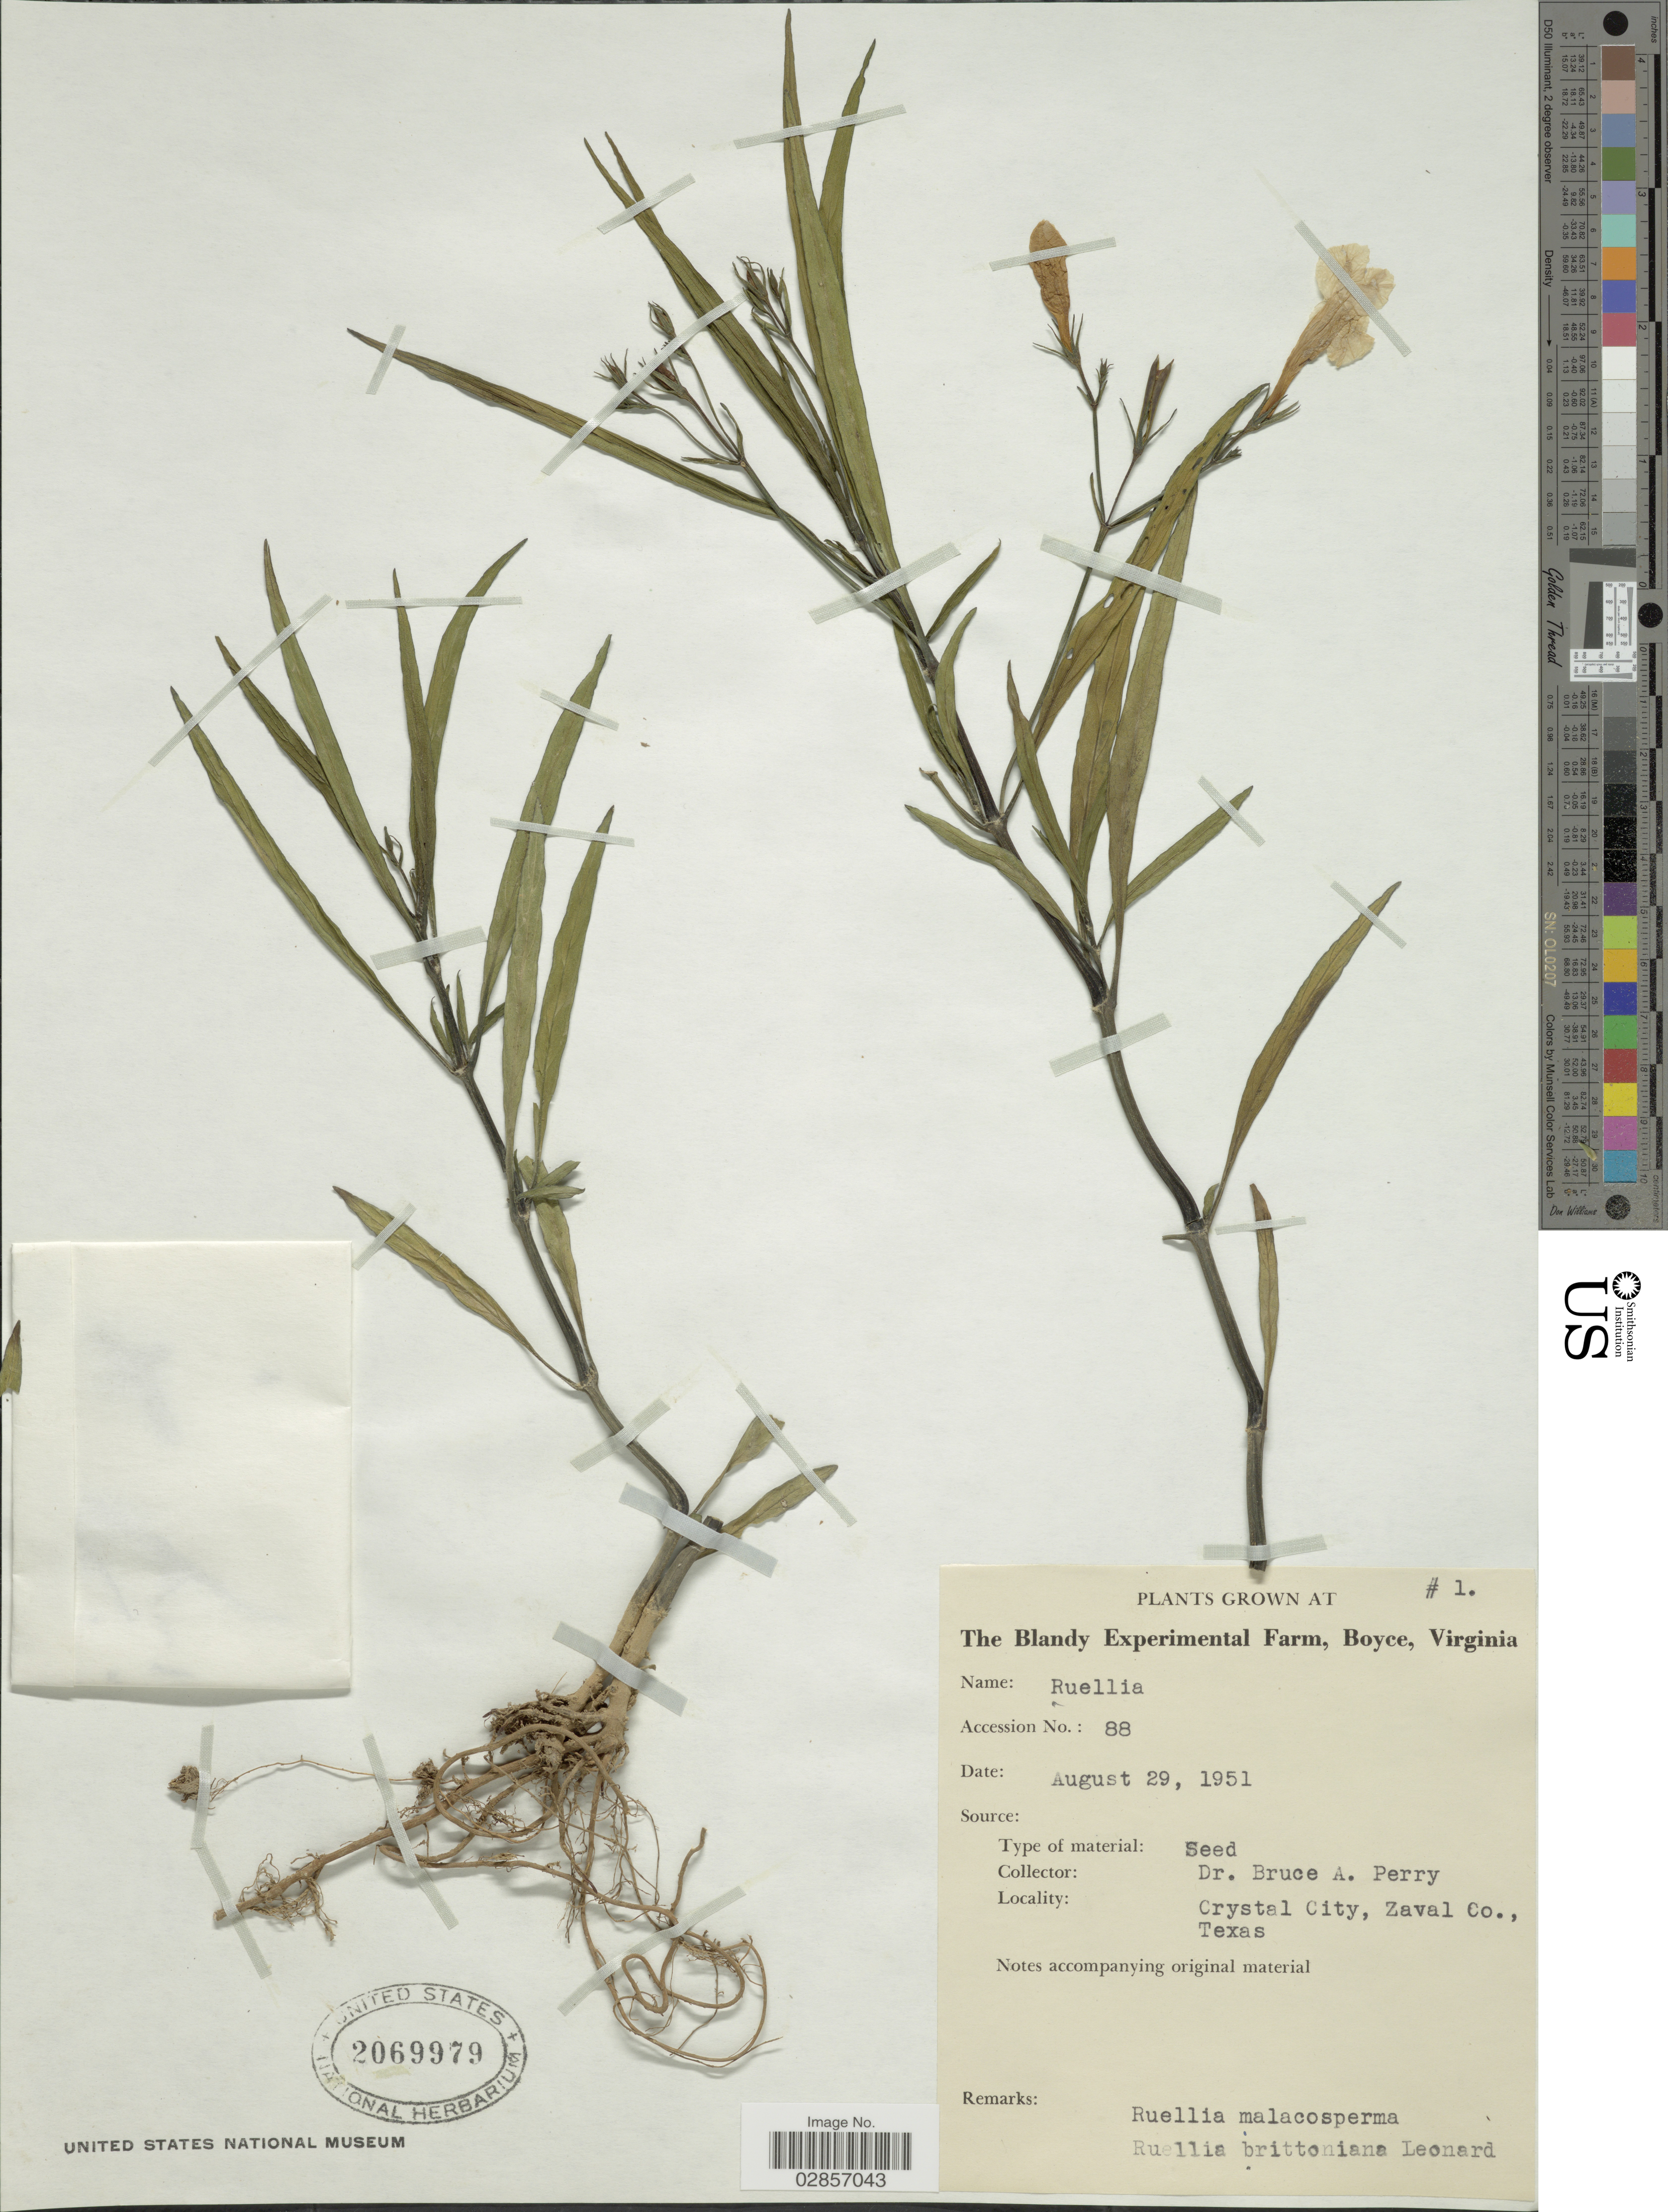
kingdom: Plantae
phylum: Tracheophyta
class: Magnoliopsida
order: Lamiales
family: Acanthaceae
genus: Ruellia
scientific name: Ruellia coerulea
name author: Morong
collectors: B. A. Perry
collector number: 1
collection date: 1951-08-29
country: United States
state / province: Virginia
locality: The Blandy Experimental Farm, Boyce, Virginia.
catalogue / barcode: US 2069979